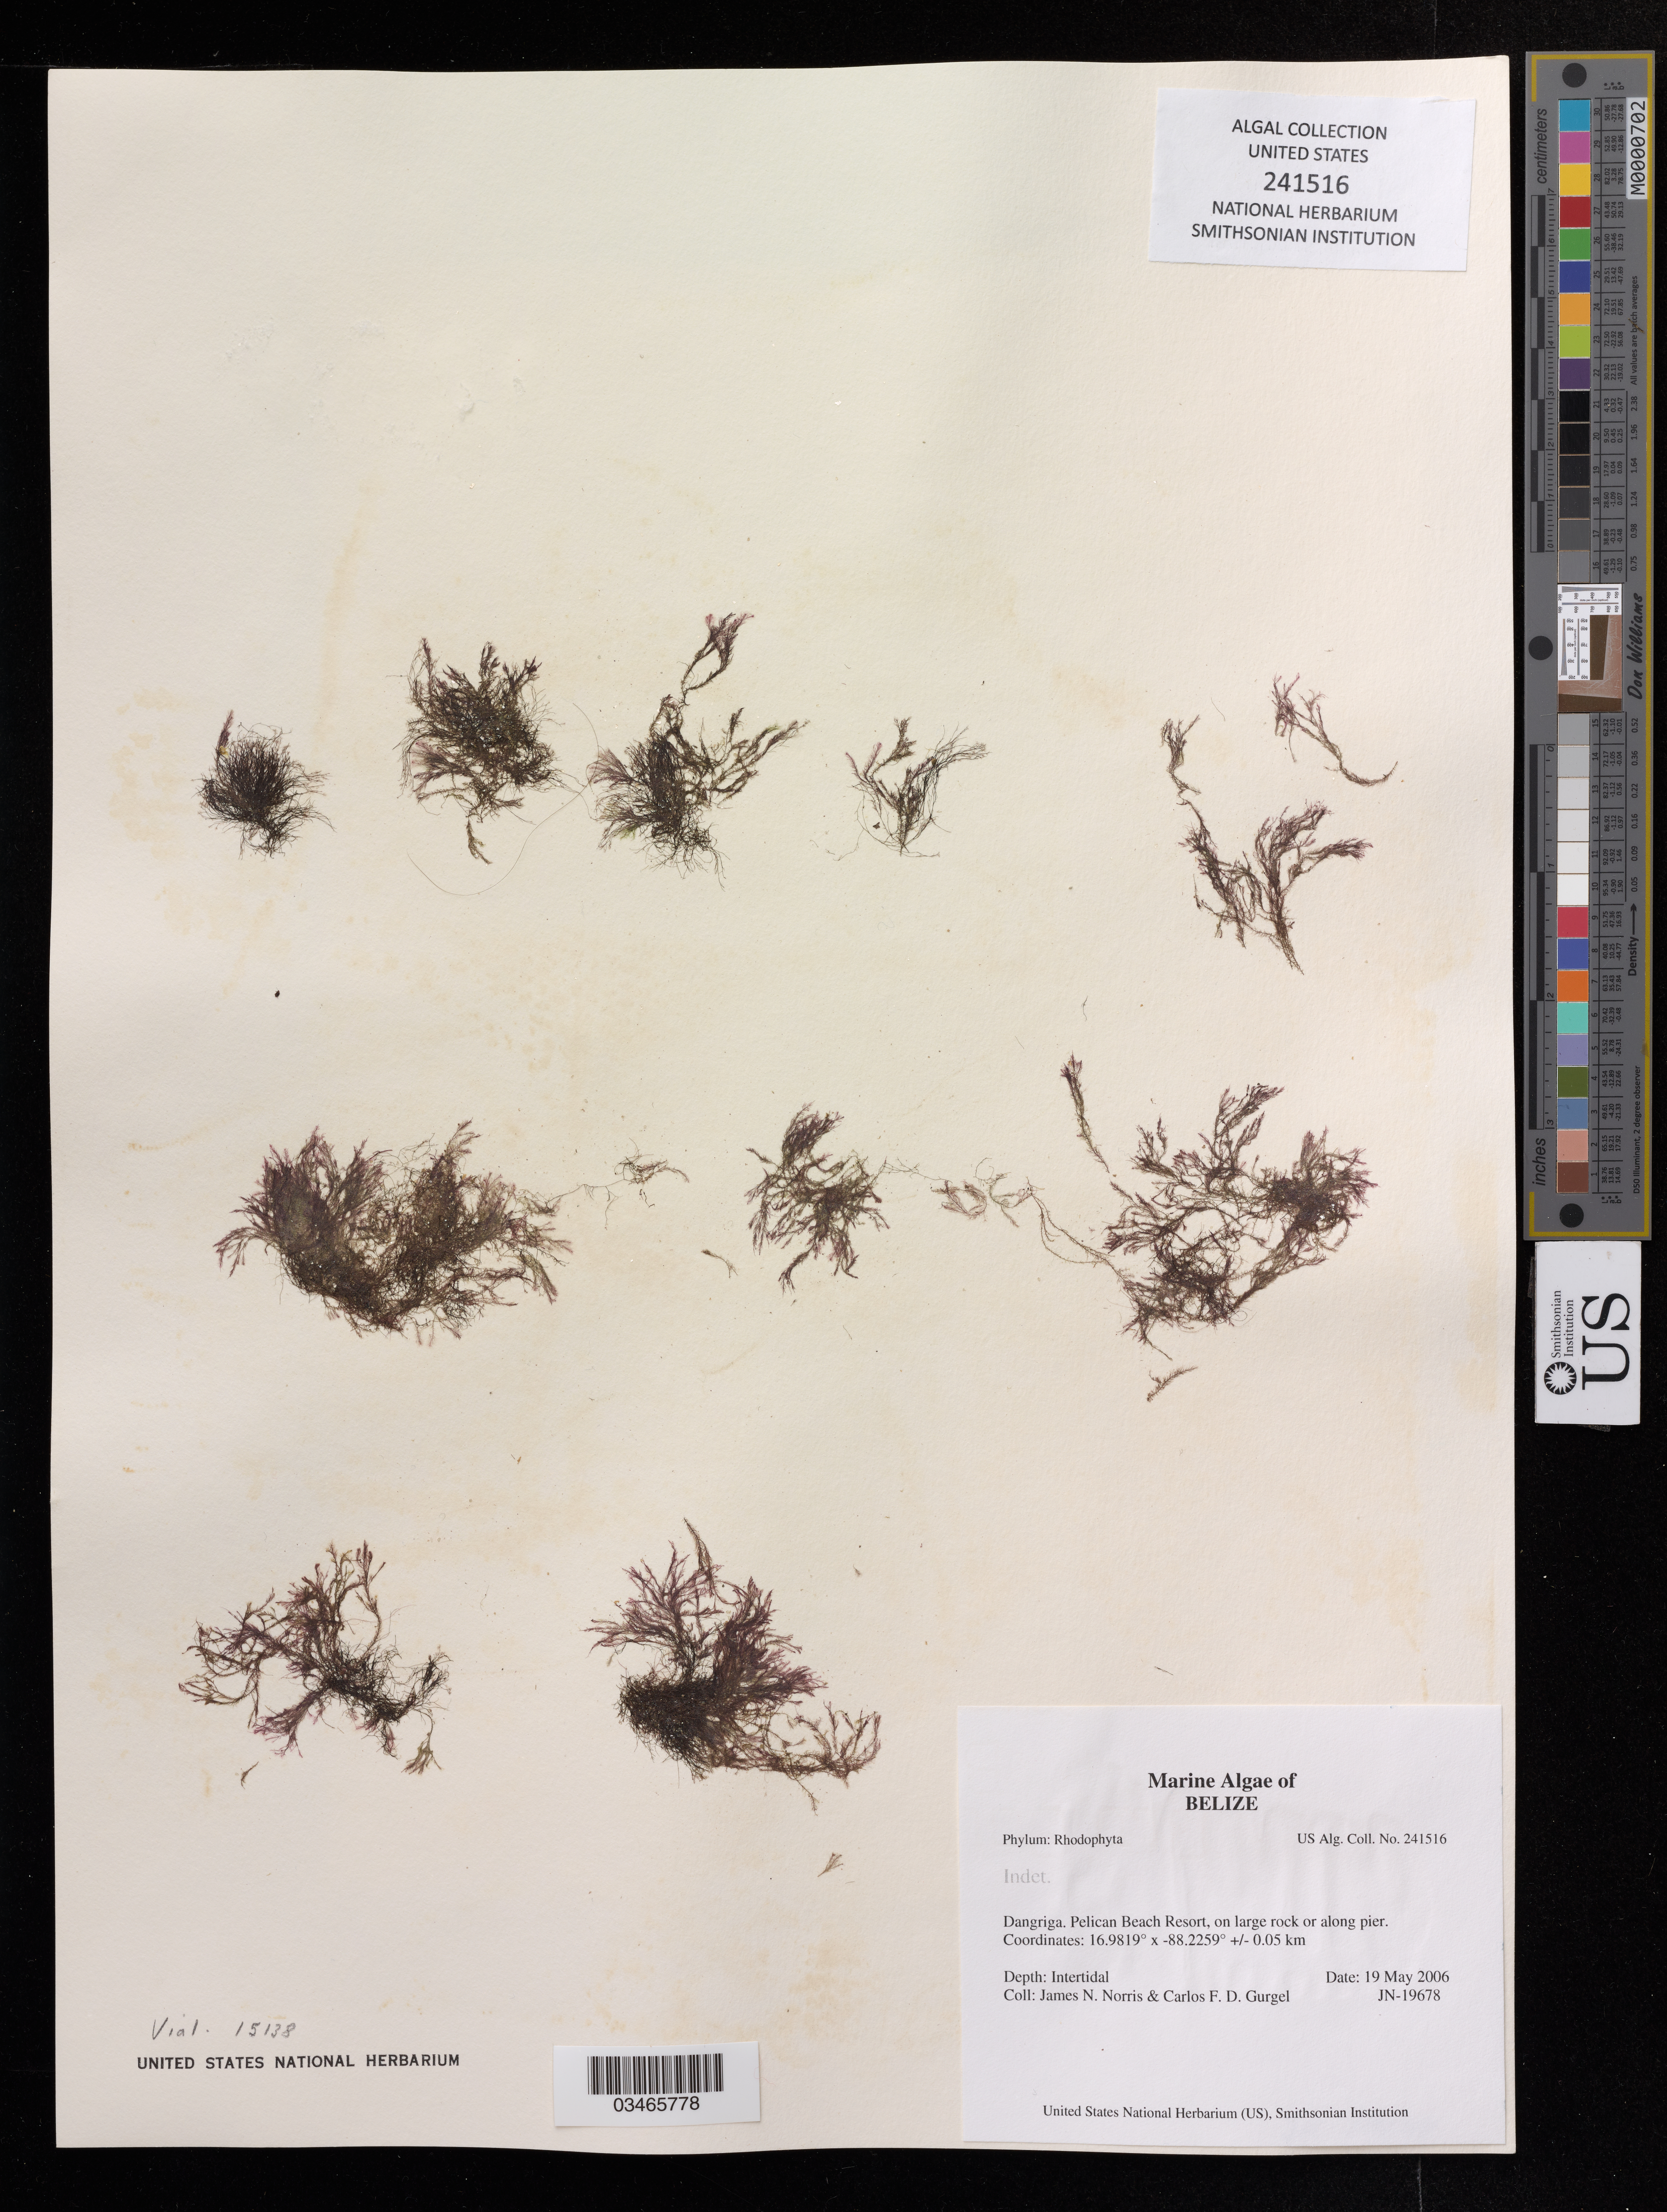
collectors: J. Norris & C. Gurgel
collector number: JN-19678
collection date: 2006-05-19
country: Belize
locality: Dangriga, Pelican Beach Resort, on large rock or along pier.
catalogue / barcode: US 241516